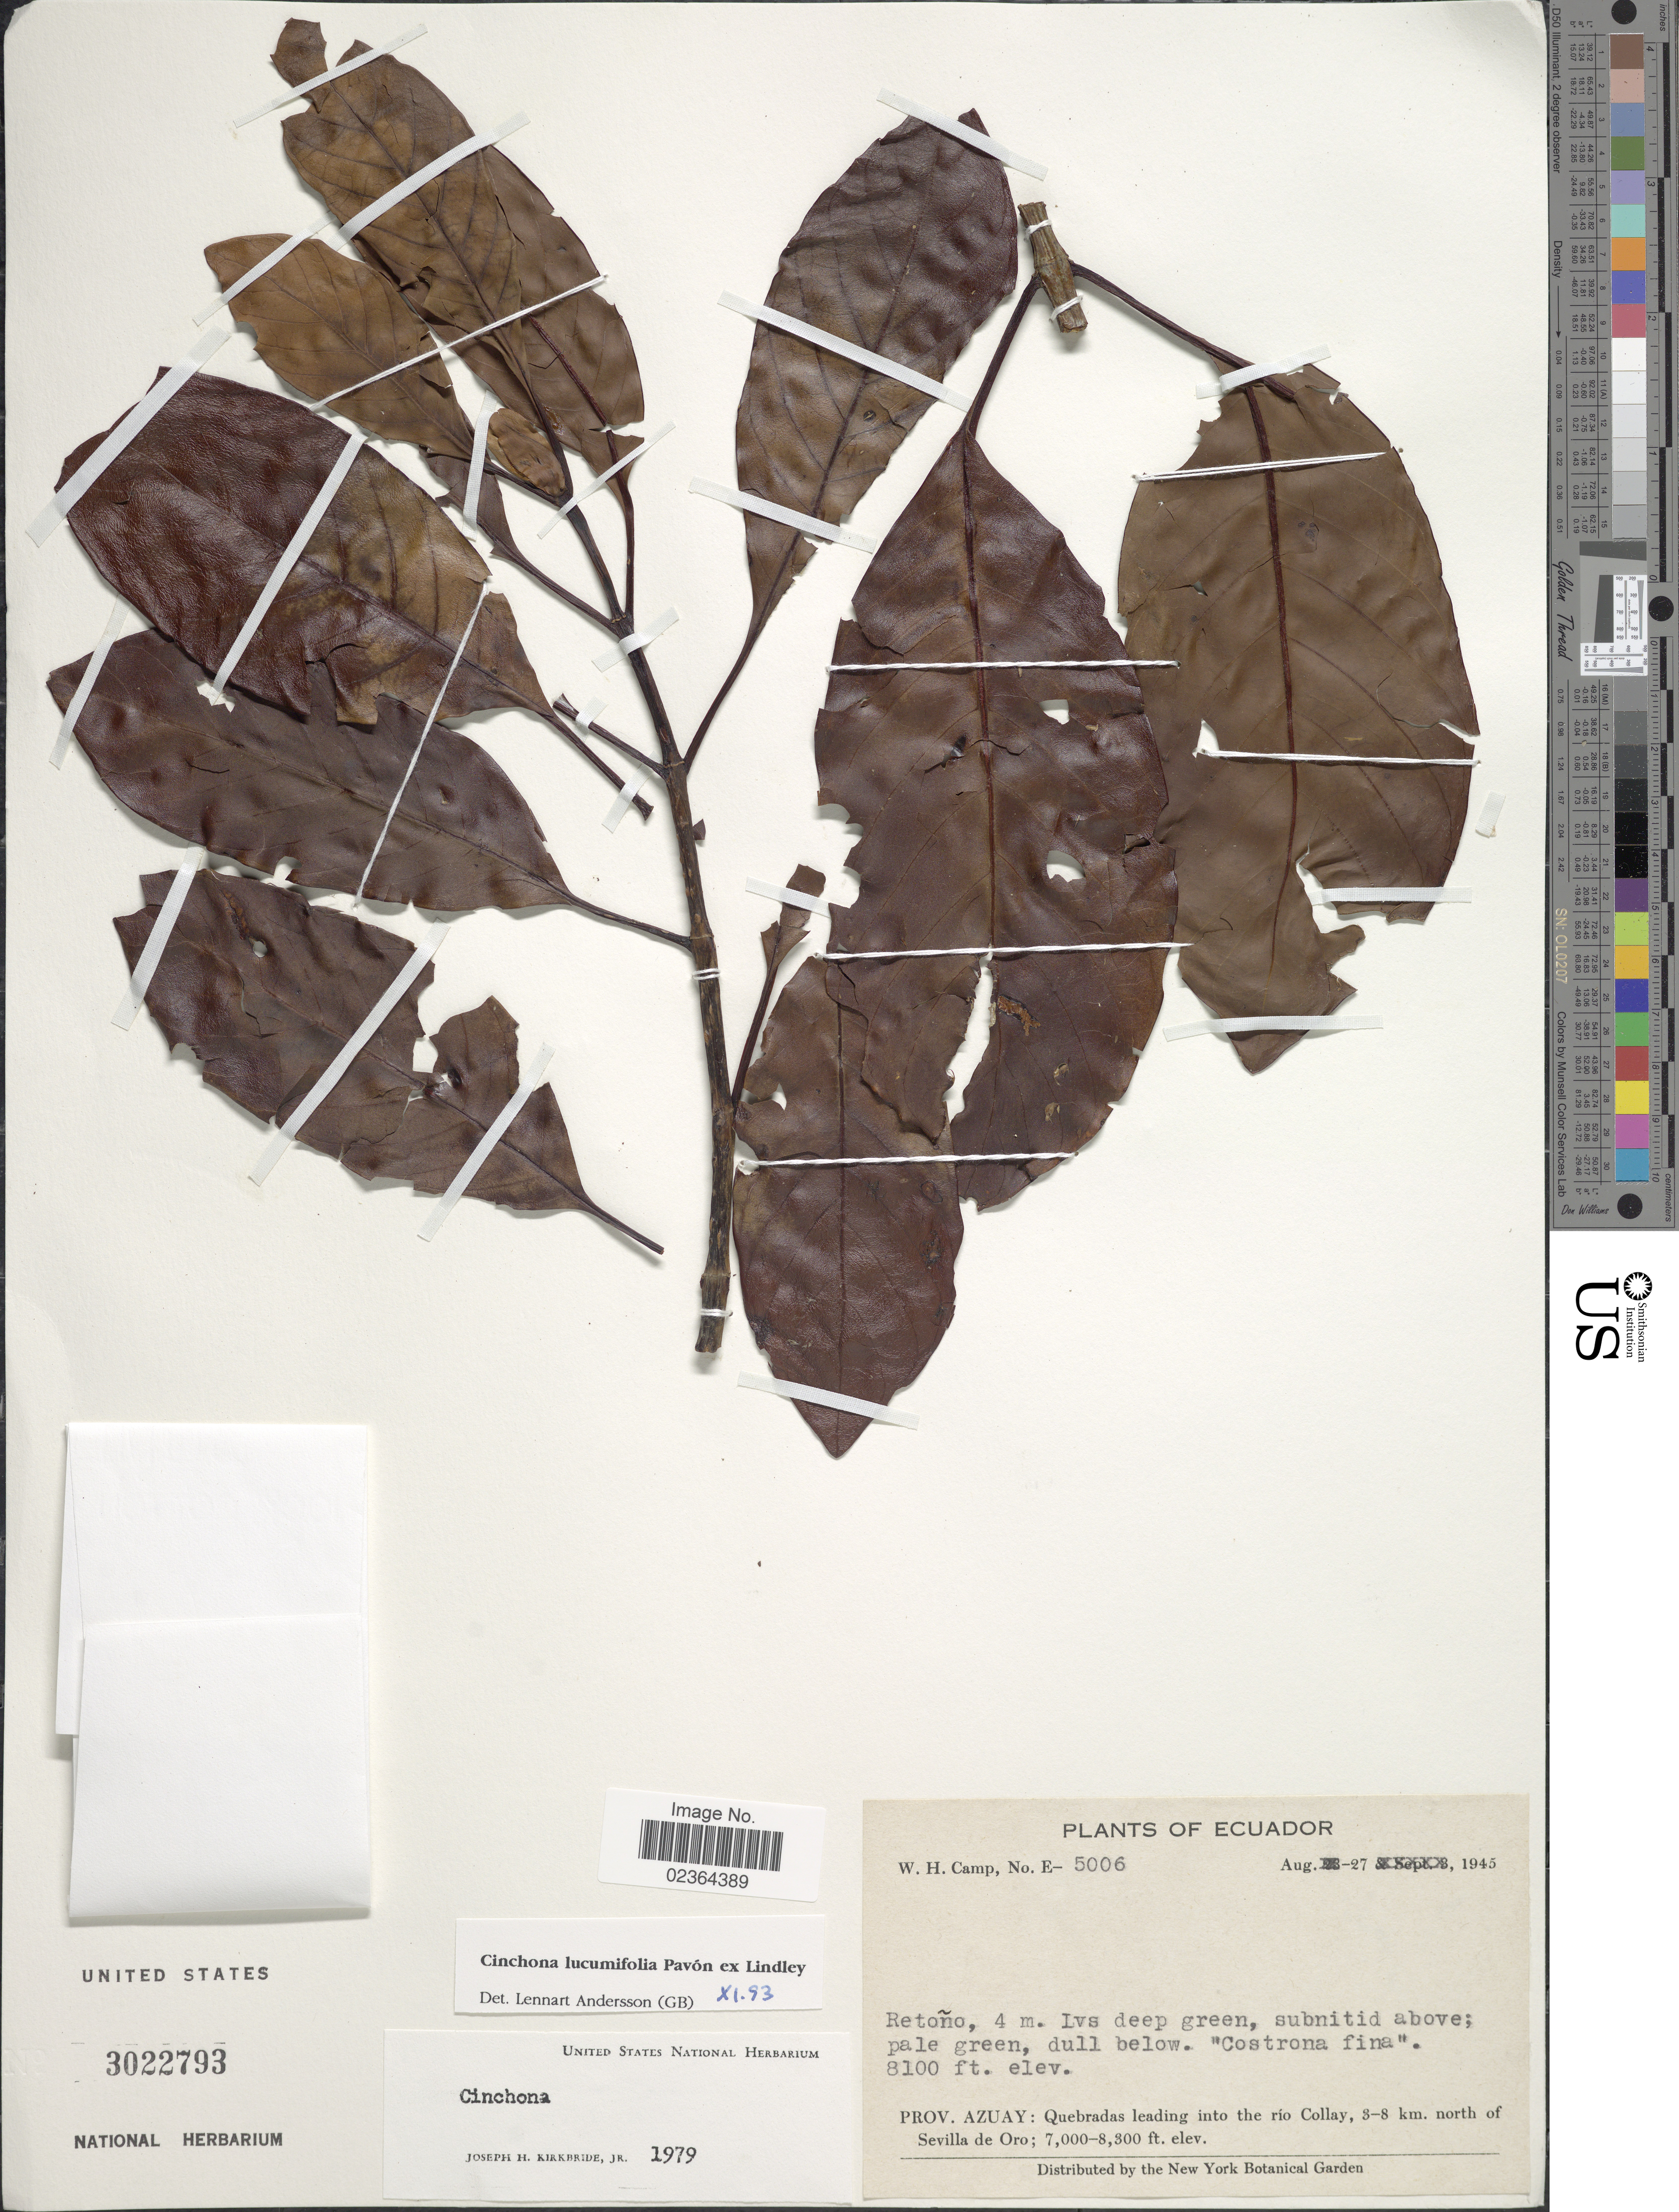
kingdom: Plantae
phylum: Tracheophyta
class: Magnoliopsida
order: Gentianales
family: Rubiaceae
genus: Cinchona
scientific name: Cinchona lucumifolia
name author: Pav. ex Lindl.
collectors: W. H. Camp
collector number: E-5006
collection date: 1945-08-27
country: Ecuador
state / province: Azuay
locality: Prov. Azuay: Quebradas leading into the rio Collay, 3-8 km. north of Sevilla de Oro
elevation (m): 2469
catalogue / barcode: US 3022793